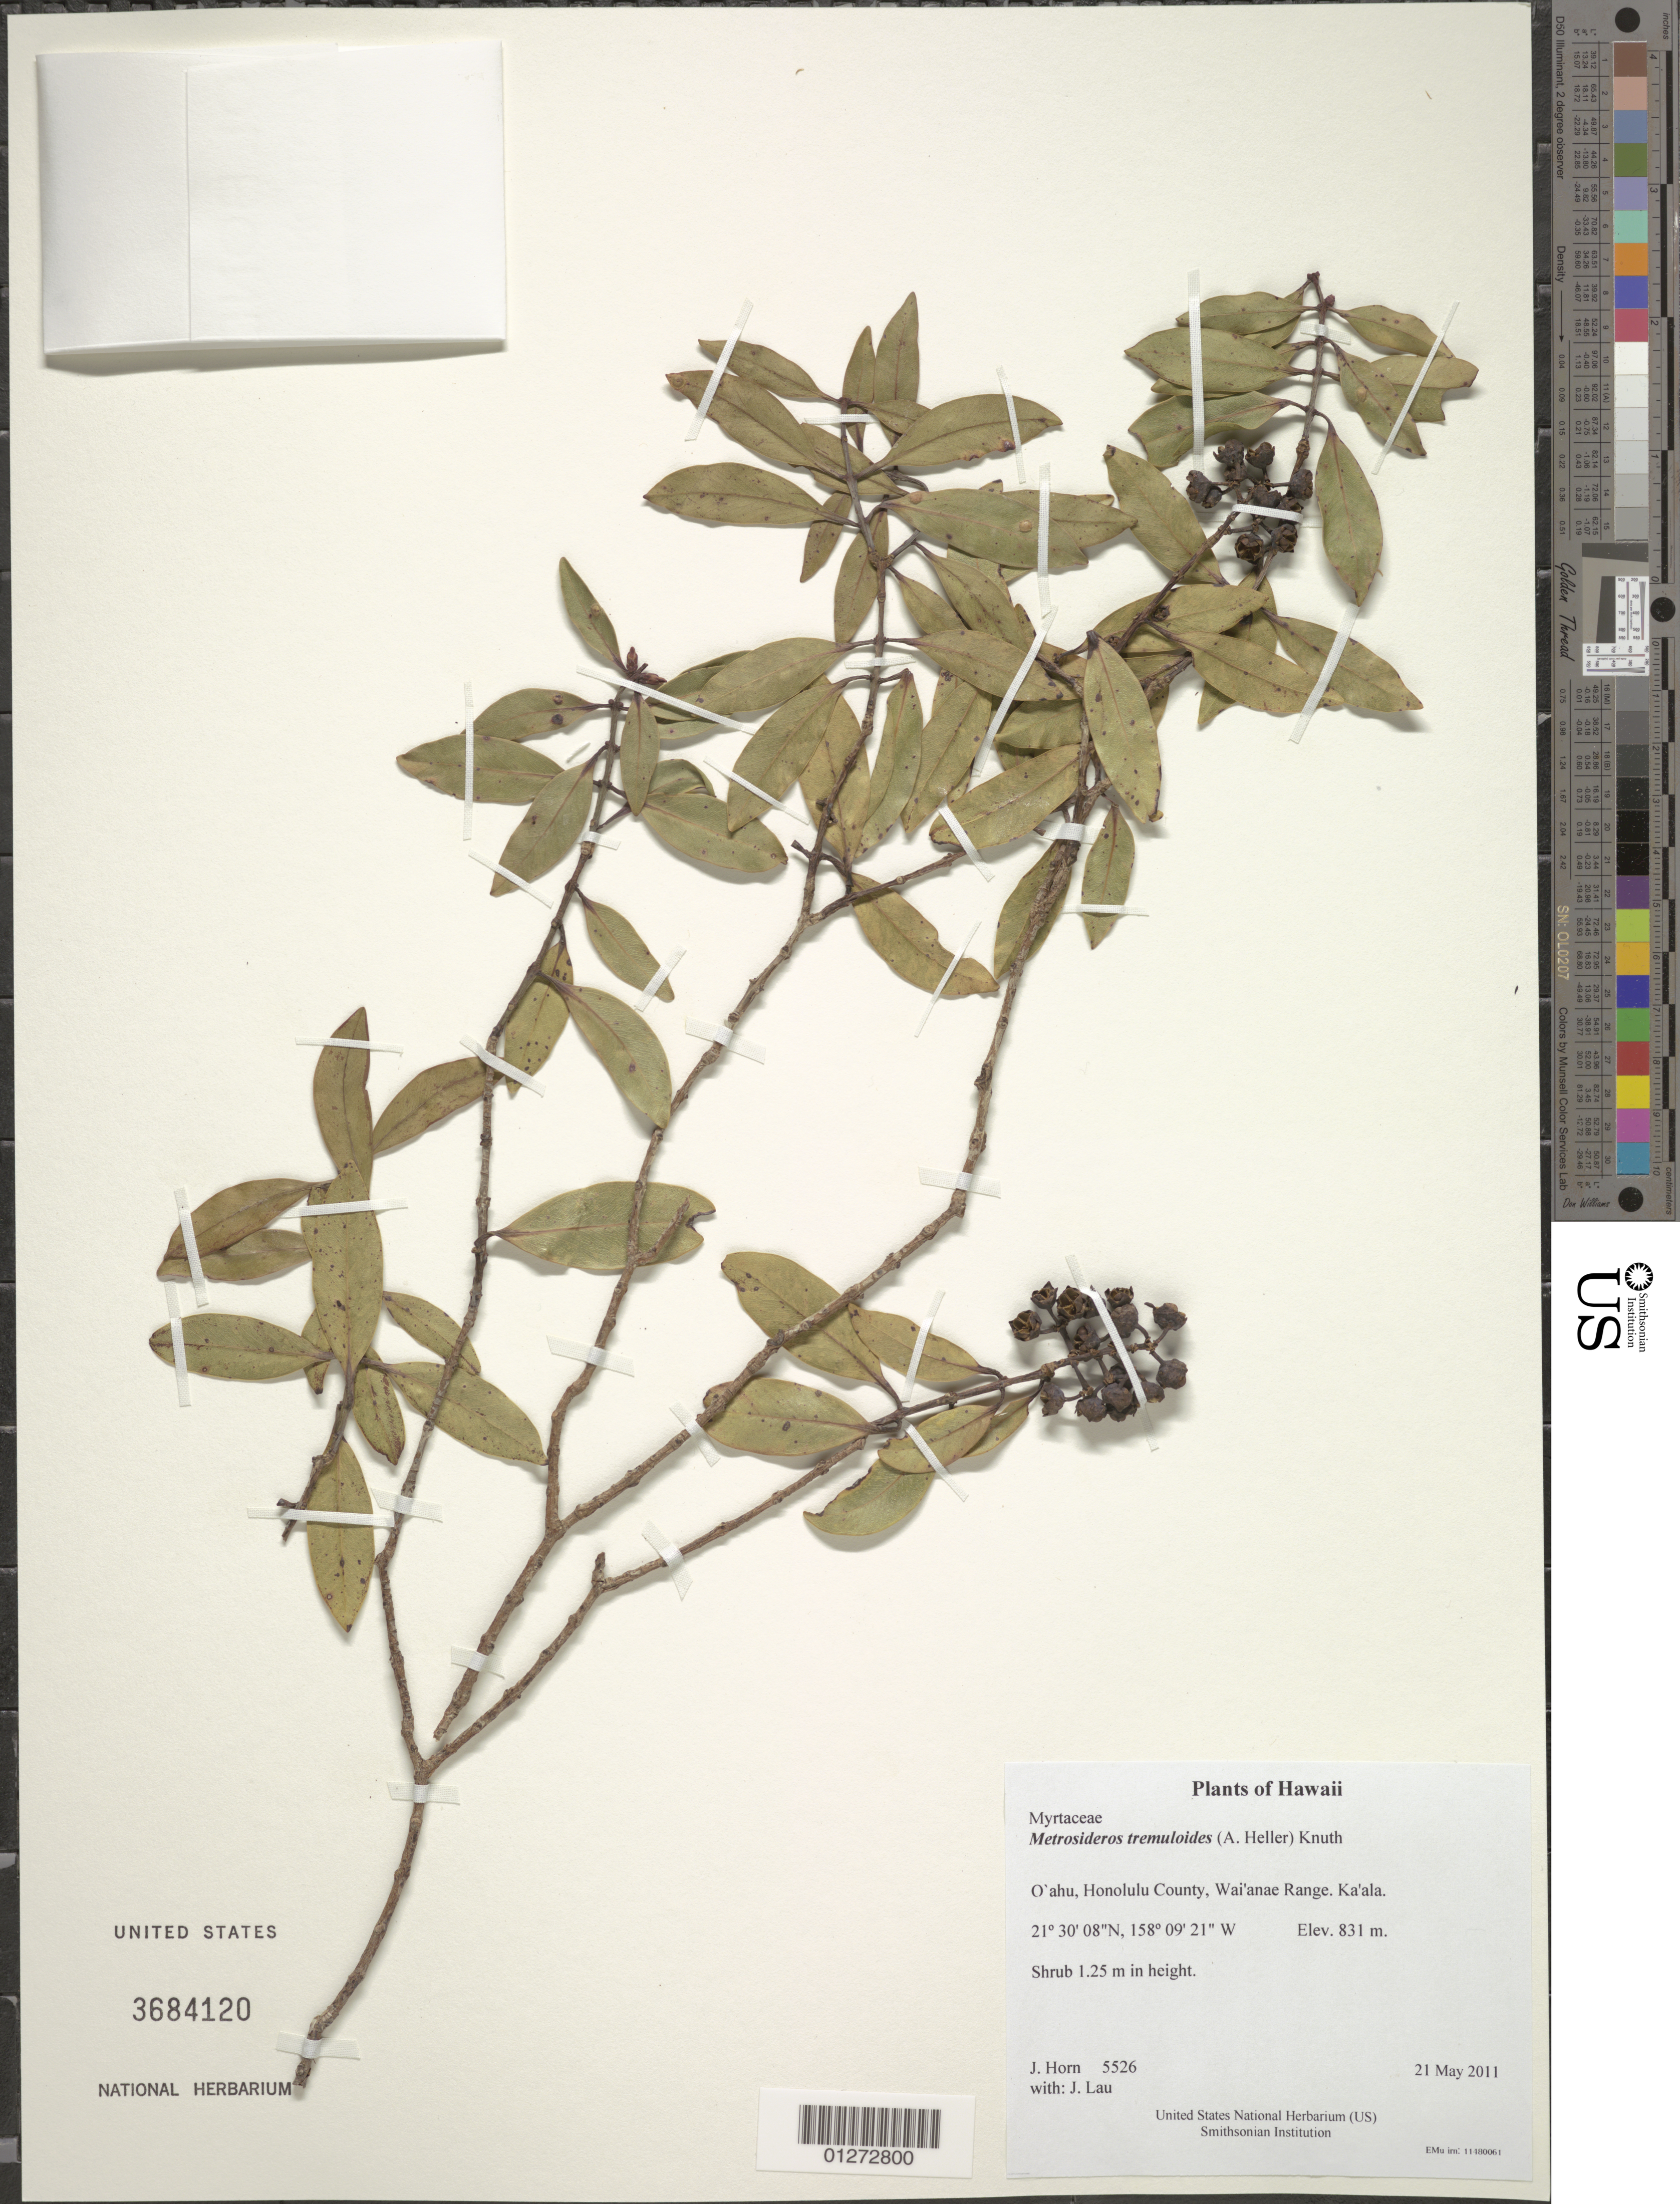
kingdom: Plantae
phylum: Tracheophyta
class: Magnoliopsida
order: Myrtales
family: Myrtaceae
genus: Metrosideros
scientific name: Metrosideros tremuloides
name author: (A. Heller) Knuth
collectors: J. Horn & J. Lau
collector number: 5526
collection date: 2011-05-21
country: United States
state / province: Hawaii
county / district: Honolulu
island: Oahu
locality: Wai'anae Range. Ka'ala.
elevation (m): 831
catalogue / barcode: US 3684120